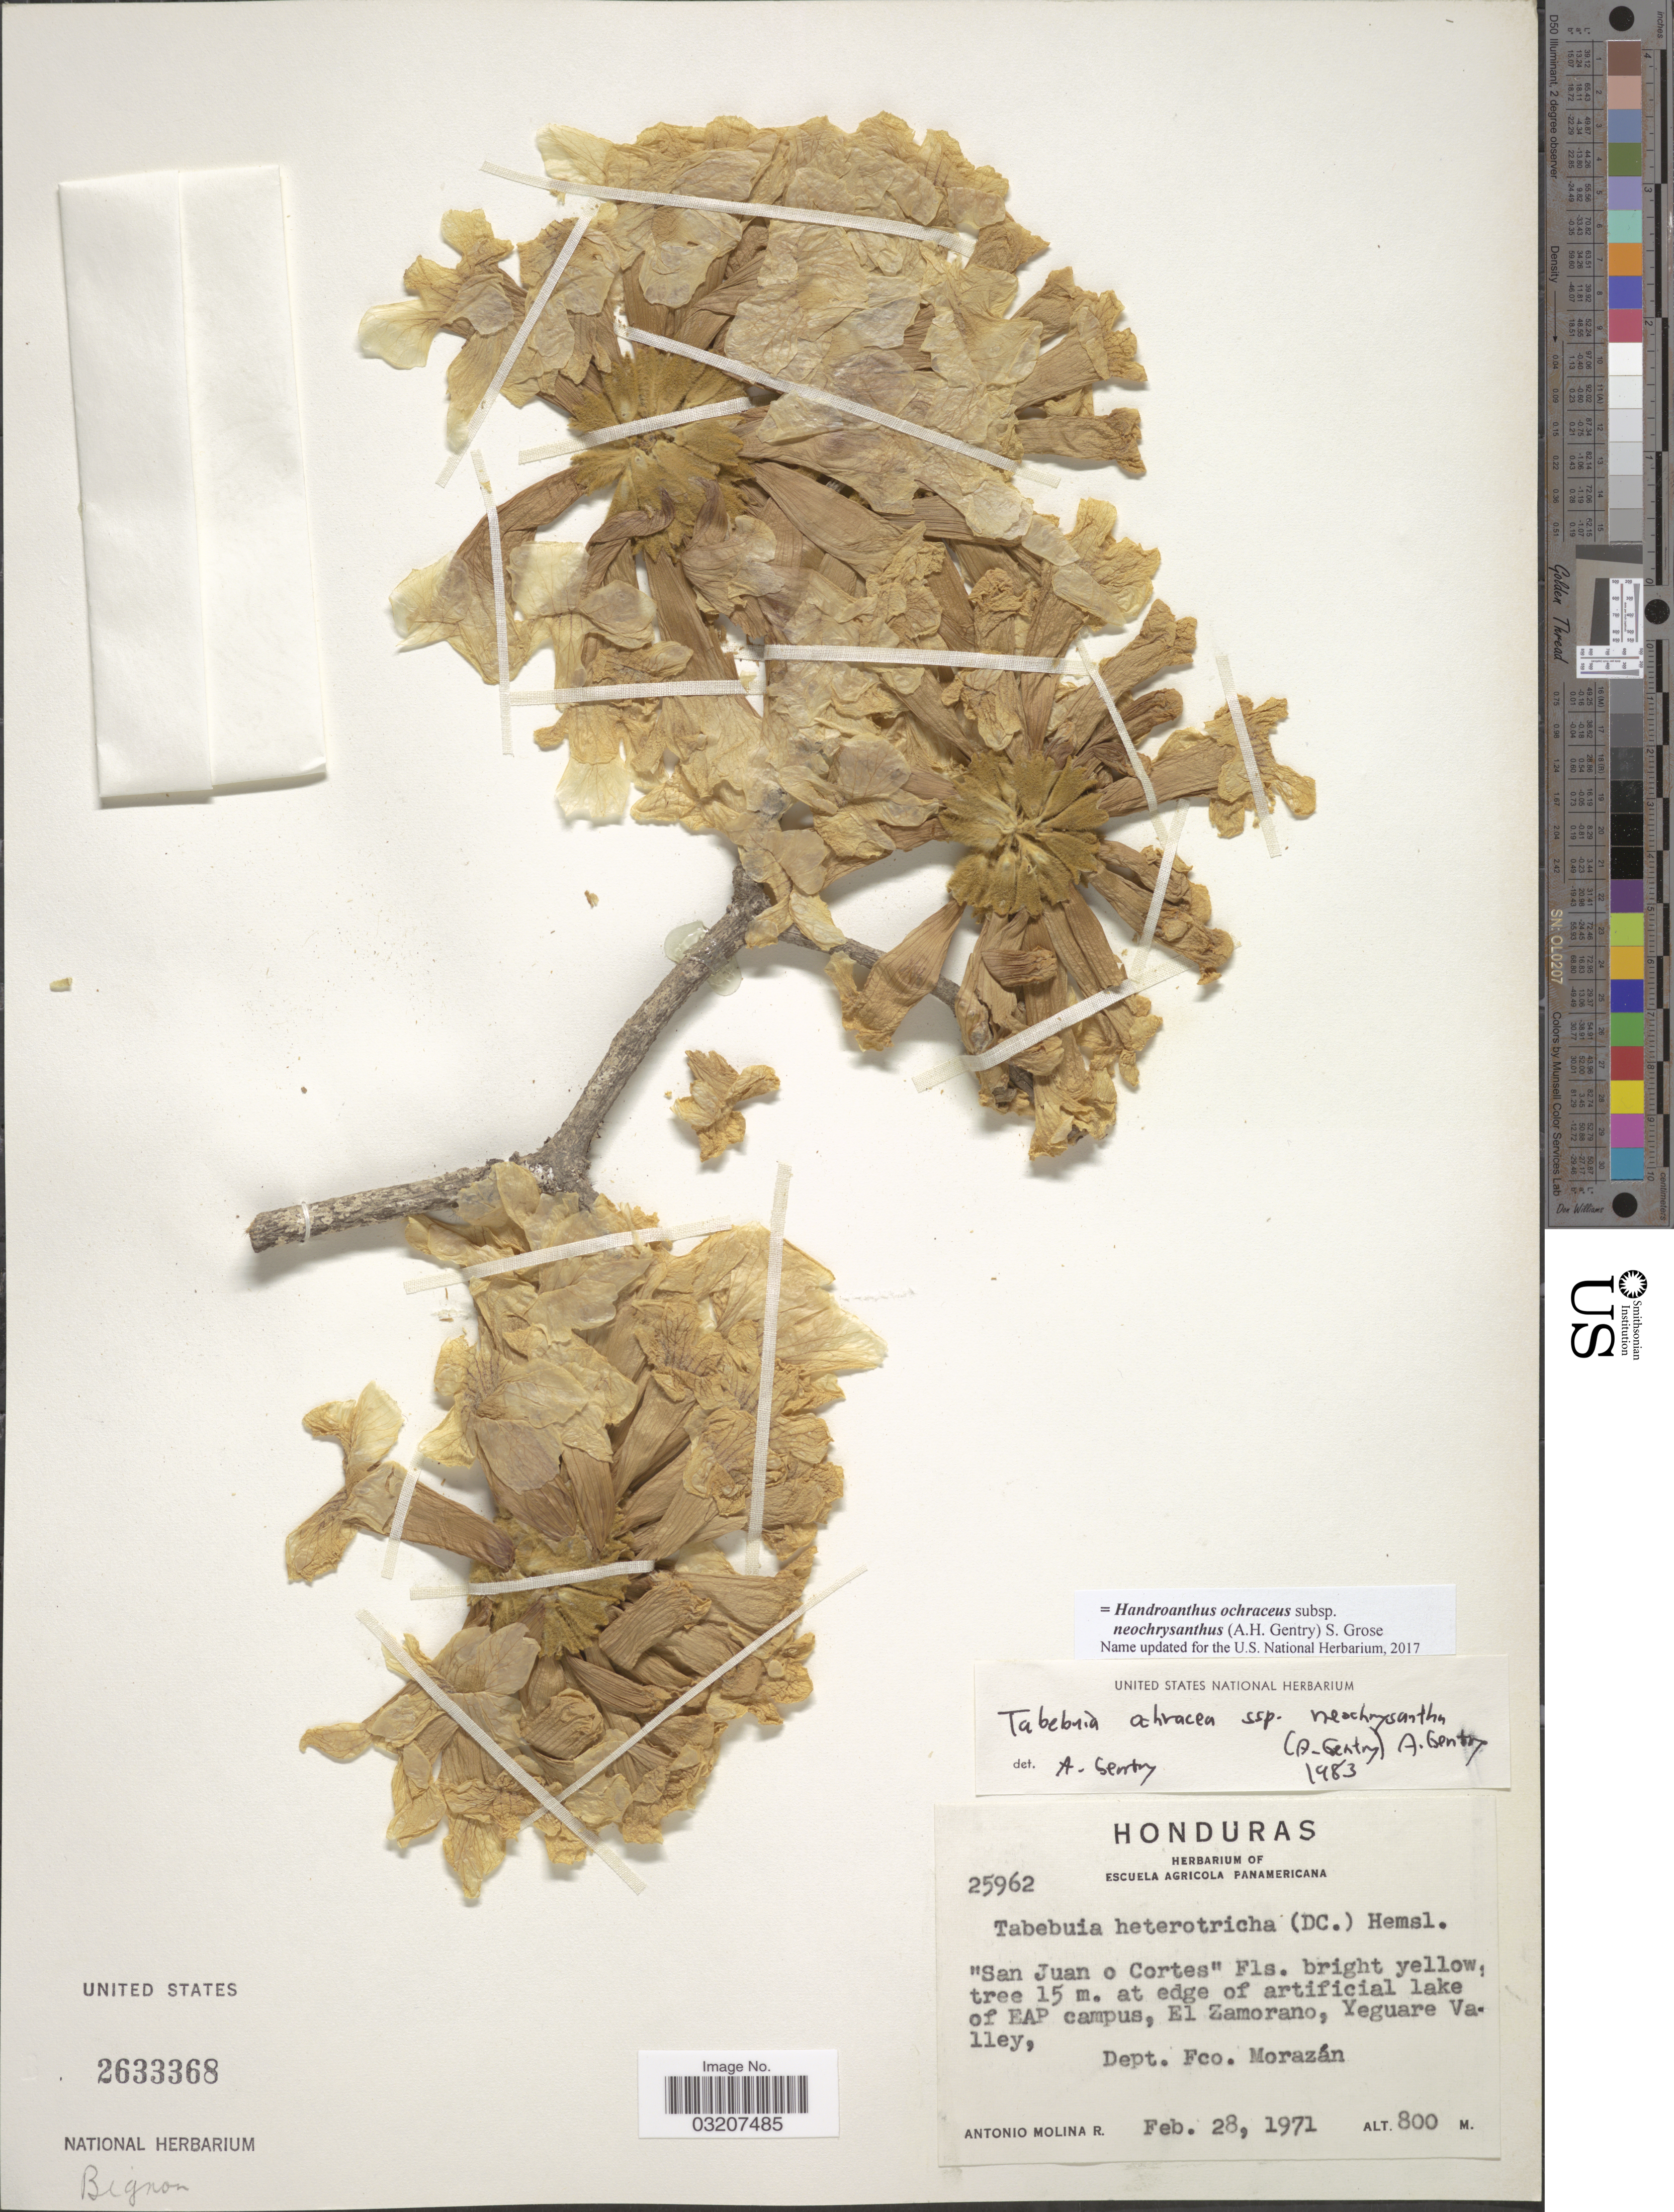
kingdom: Plantae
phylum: Tracheophyta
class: Magnoliopsida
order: Lamiales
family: Bignoniaceae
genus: Handroanthus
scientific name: Handroanthus ochraceus subsp. neochrysanthus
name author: (A.H. Gentry) S.O. Grose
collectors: A. Molina R.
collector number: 25962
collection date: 1971-02-28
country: Honduras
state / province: Fco. Morazán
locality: At edge of artificial lake of EAP campus, El Zamorano, Yeguare Valley, Dept. Fco. Morazán.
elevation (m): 800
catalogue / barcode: US 2633368